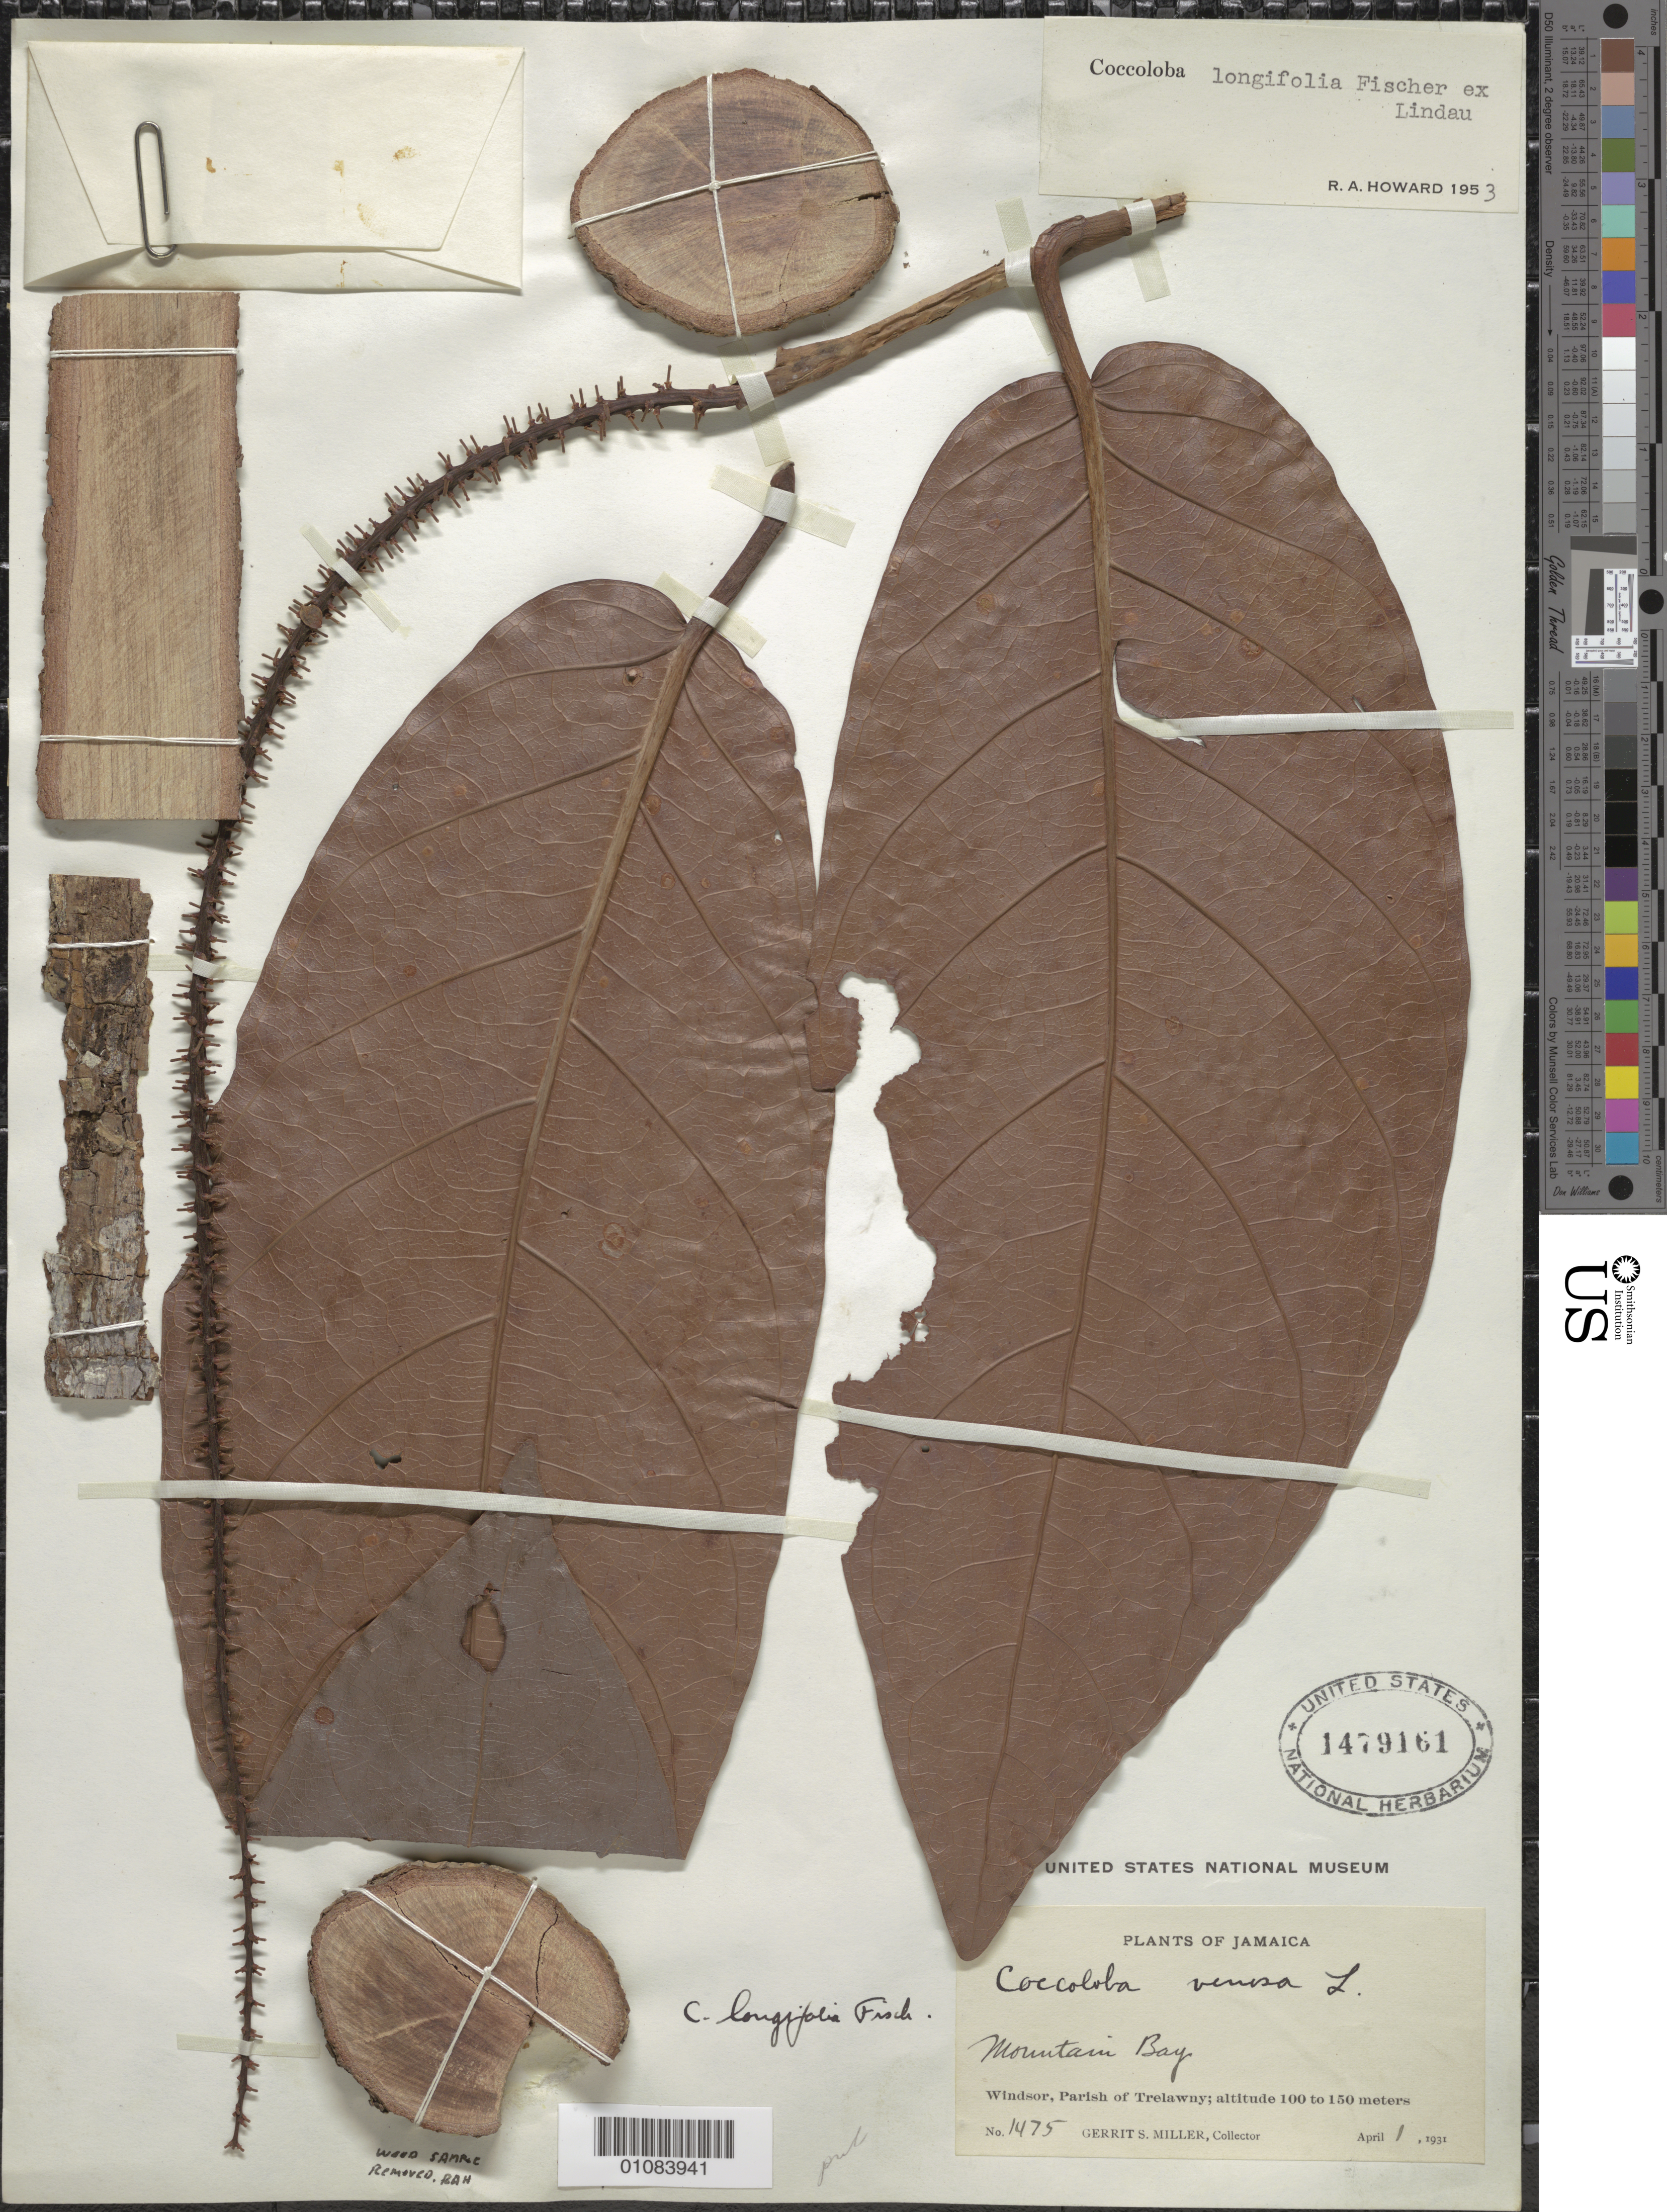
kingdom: Plantae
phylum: Tracheophyta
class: Magnoliopsida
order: Caryophyllales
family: Polygonaceae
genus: Coccoloba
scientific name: Coccoloba longifolia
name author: Fisch. ex Lindau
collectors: G. S. Miller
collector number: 1475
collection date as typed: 01 Apr 1931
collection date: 1931-04-01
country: Jamaica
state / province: Trelawny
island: Jamaica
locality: Mountain Bay, Windsor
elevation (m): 100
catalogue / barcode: US 1479161